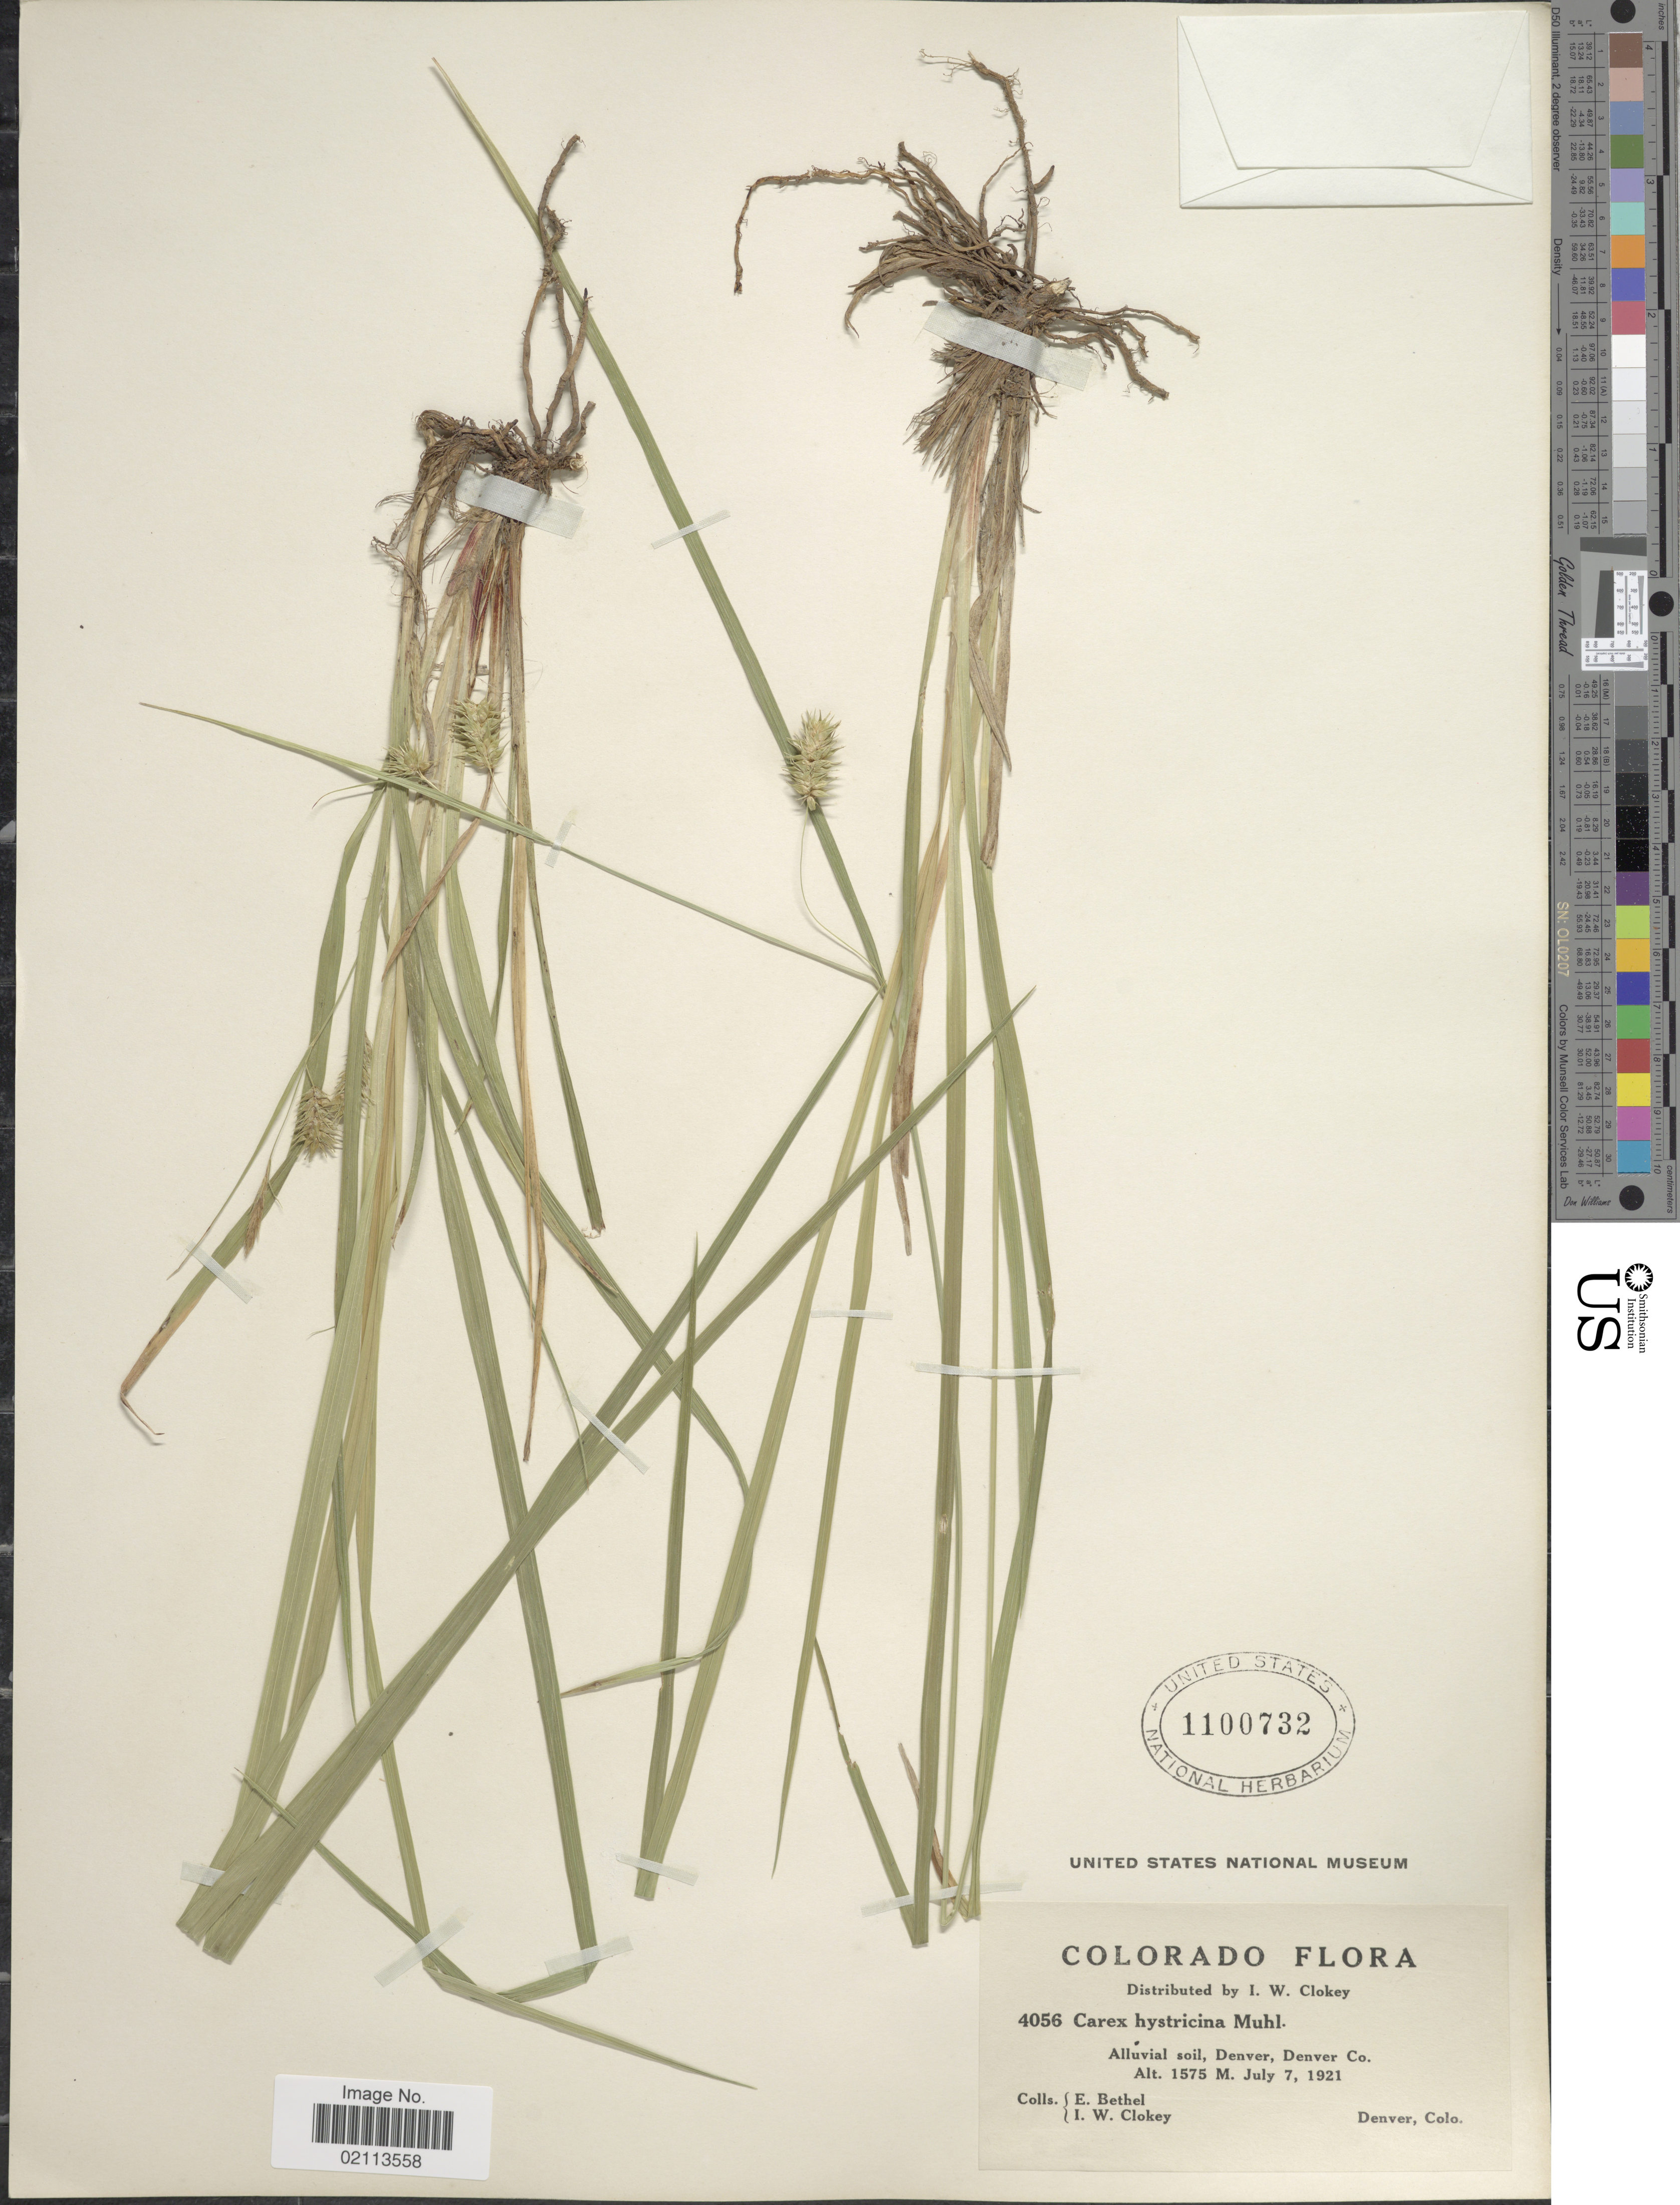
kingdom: Plantae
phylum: Tracheophyta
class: Liliopsida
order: Poales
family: Cyperaceae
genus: Carex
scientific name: Carex hystericina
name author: Muhl. ex Willd.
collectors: E. Bethel & I. W. Clokey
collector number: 4056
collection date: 1921-07-07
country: United States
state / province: Colorado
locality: Alluvial soil, Denver, Denver Co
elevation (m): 1575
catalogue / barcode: US 1100732